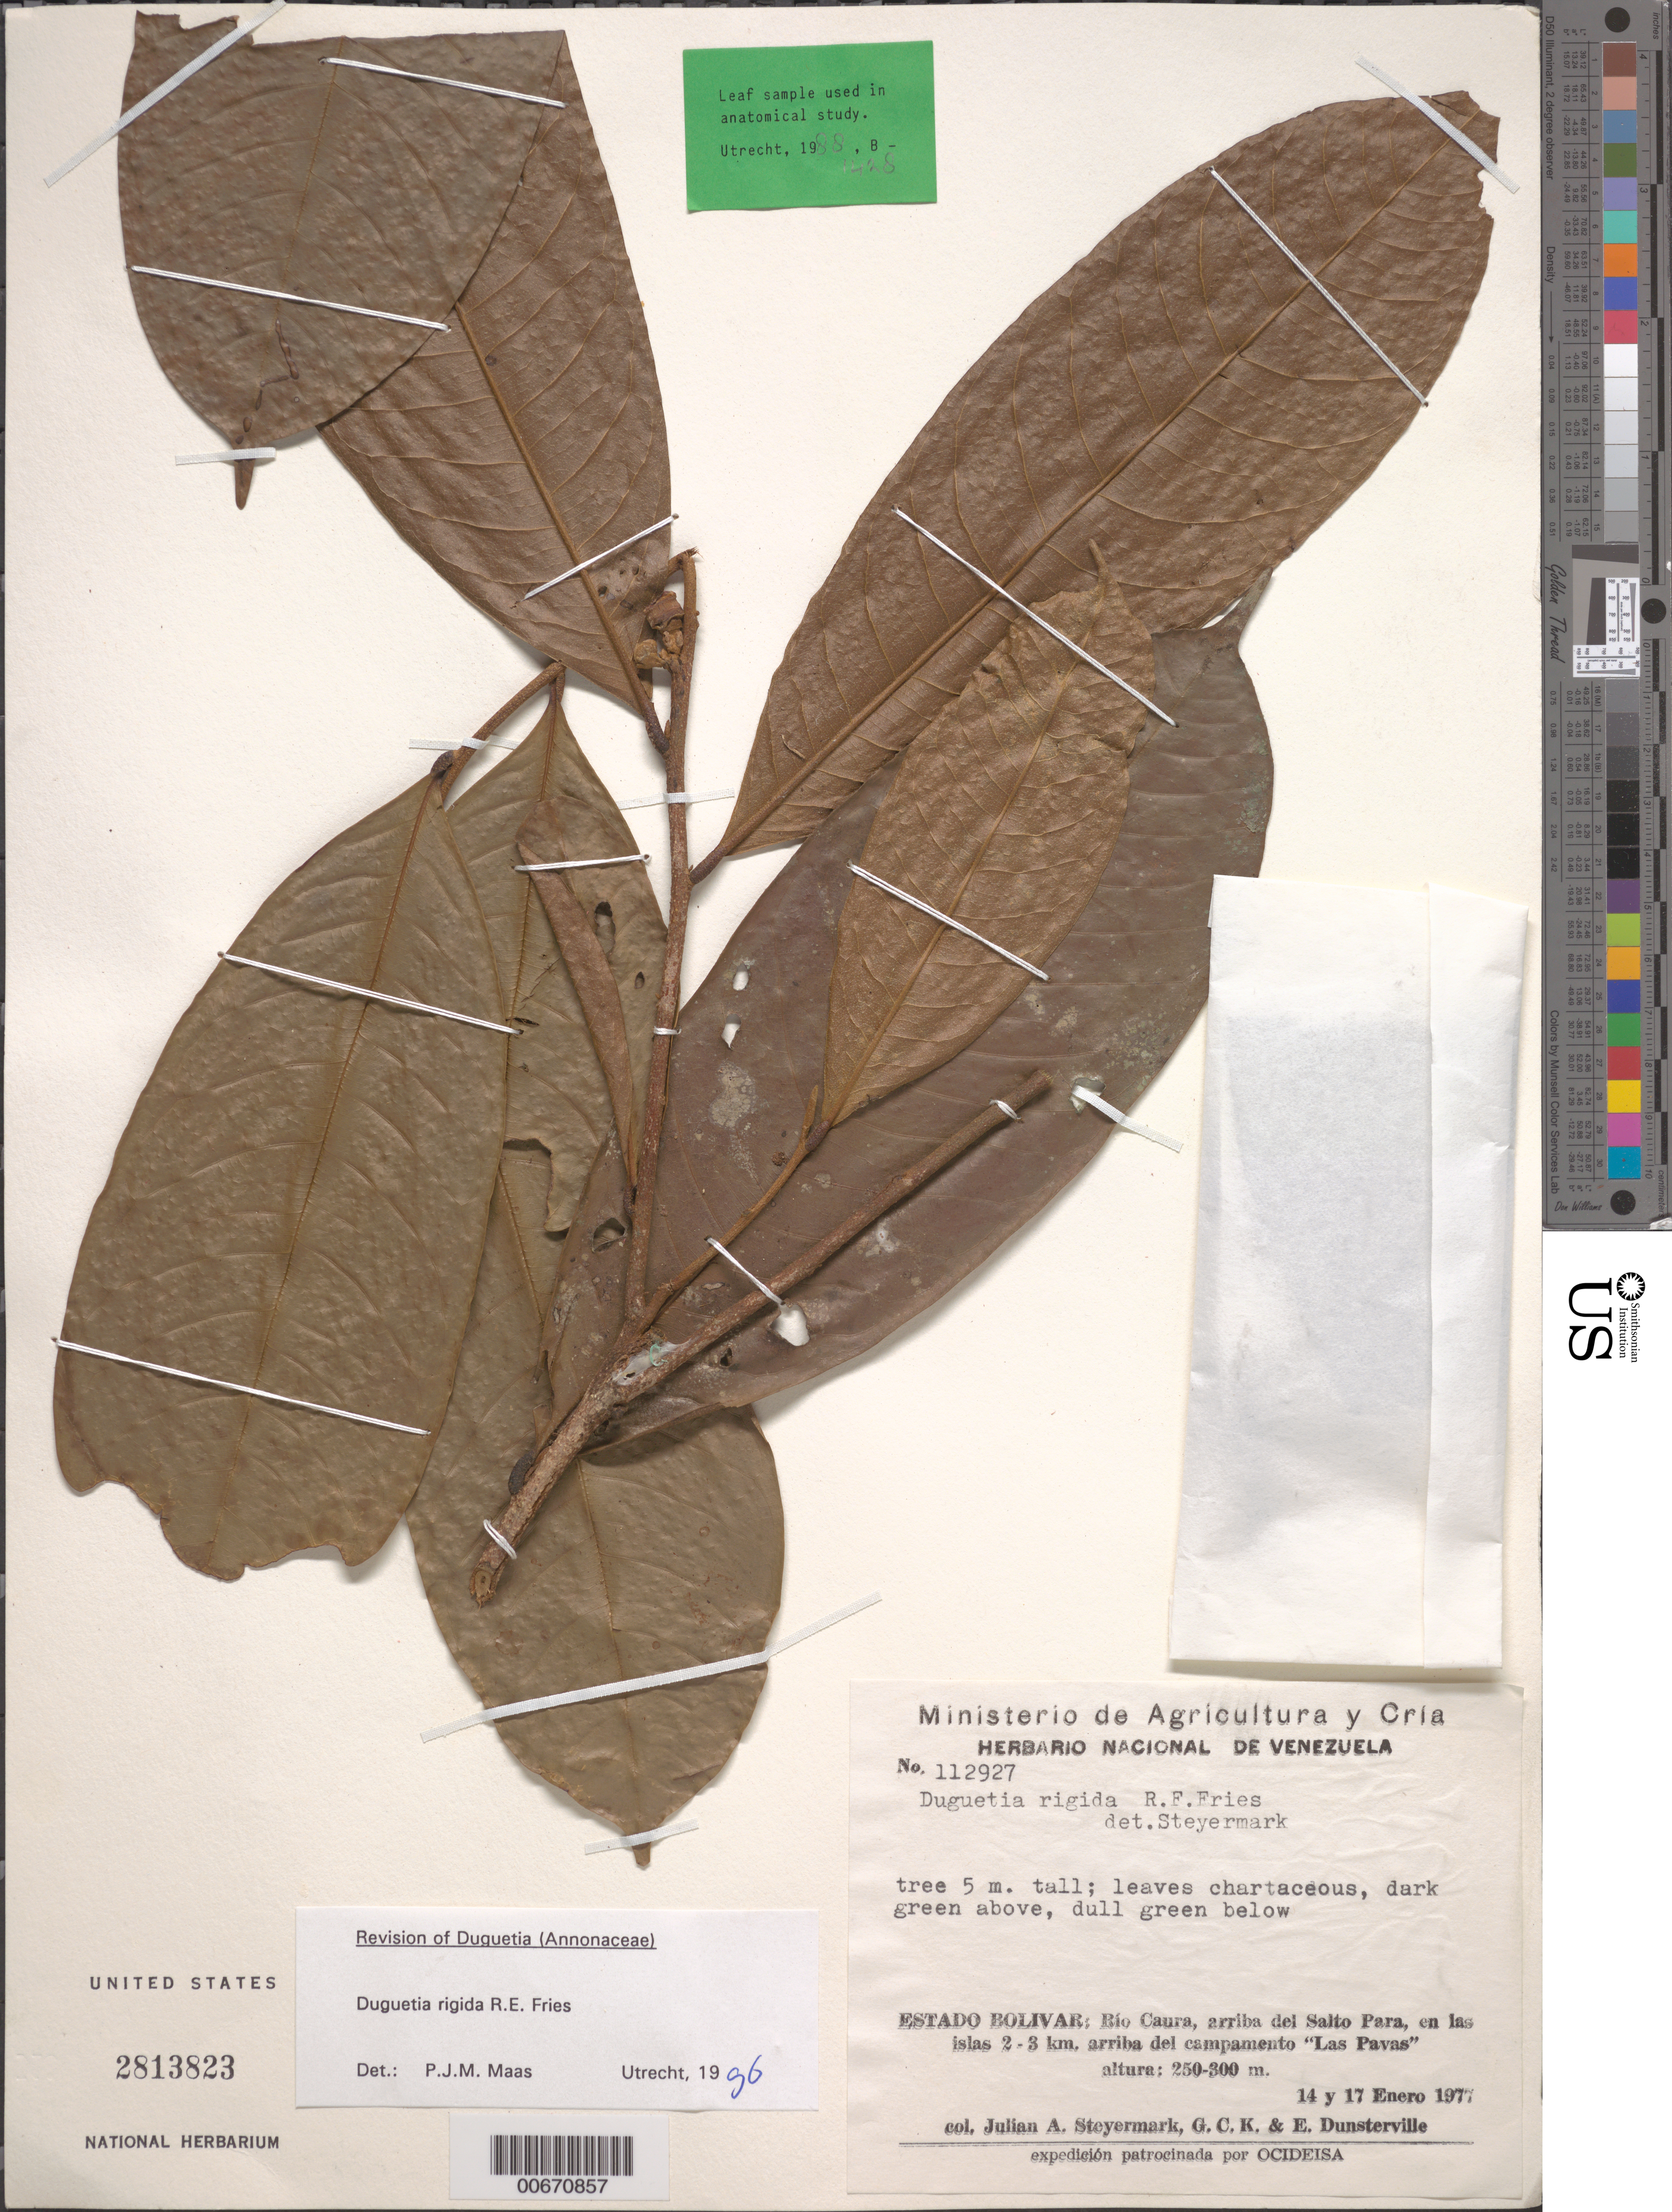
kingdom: Plantae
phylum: Tracheophyta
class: Magnoliopsida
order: Magnoliales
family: Annonaceae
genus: Duguetia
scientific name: Duguetia rigida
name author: R.E. Fr.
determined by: Maas, Paul J. M.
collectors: J. Steyermark, G. C. K. Dunsterville & E. Dunsterville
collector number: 112927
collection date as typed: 14-Jan-77 to 17-Jan-77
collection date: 1977-01-14/1977-01-17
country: Venezuela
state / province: Bolívar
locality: Río Caura, arriba del Salto Para, en las Islas 2-3 km arriba del campamento "Las Pavas"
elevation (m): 250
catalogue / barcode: US 2813823